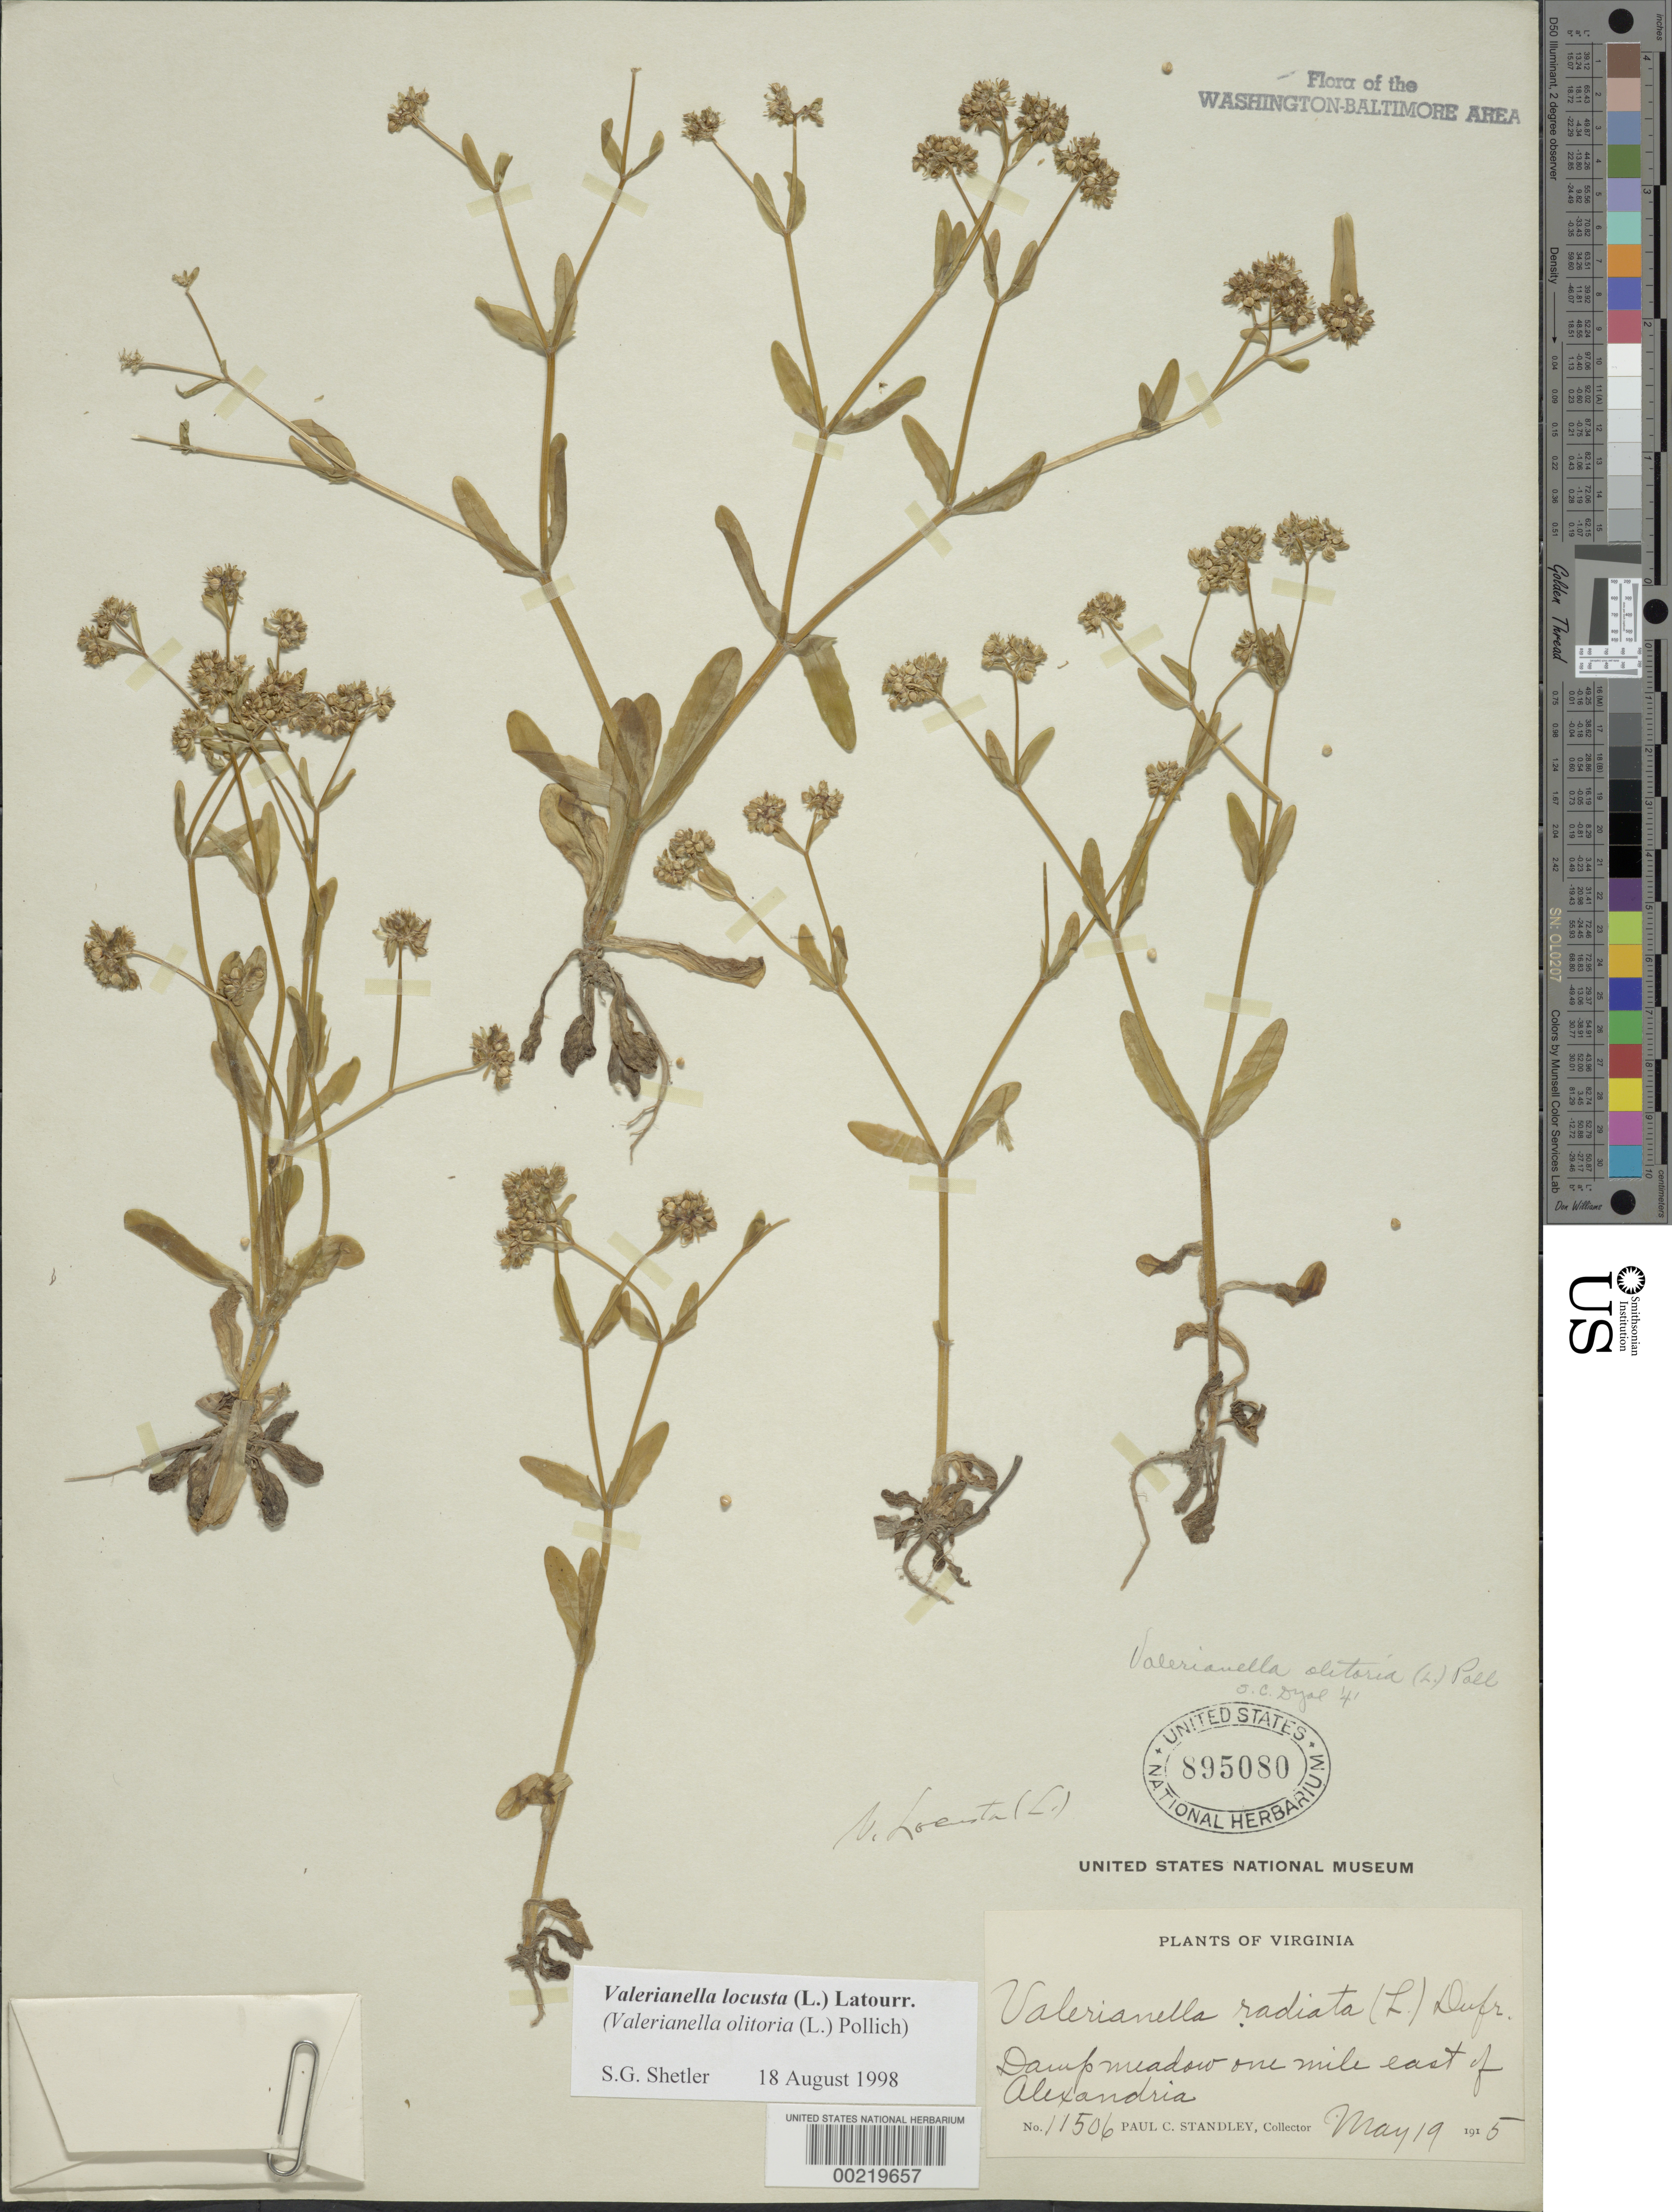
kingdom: Plantae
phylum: Tracheophyta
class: Magnoliopsida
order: Dipsacales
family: Caprifoliaceae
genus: Valerianella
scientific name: Valerianella locusta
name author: (L.) Latourr.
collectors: P. C. Standley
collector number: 11506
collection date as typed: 19 May 1915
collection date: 1915-05-19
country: United States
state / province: Virginia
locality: East of Alexandria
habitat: Damp meadow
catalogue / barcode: US 895080